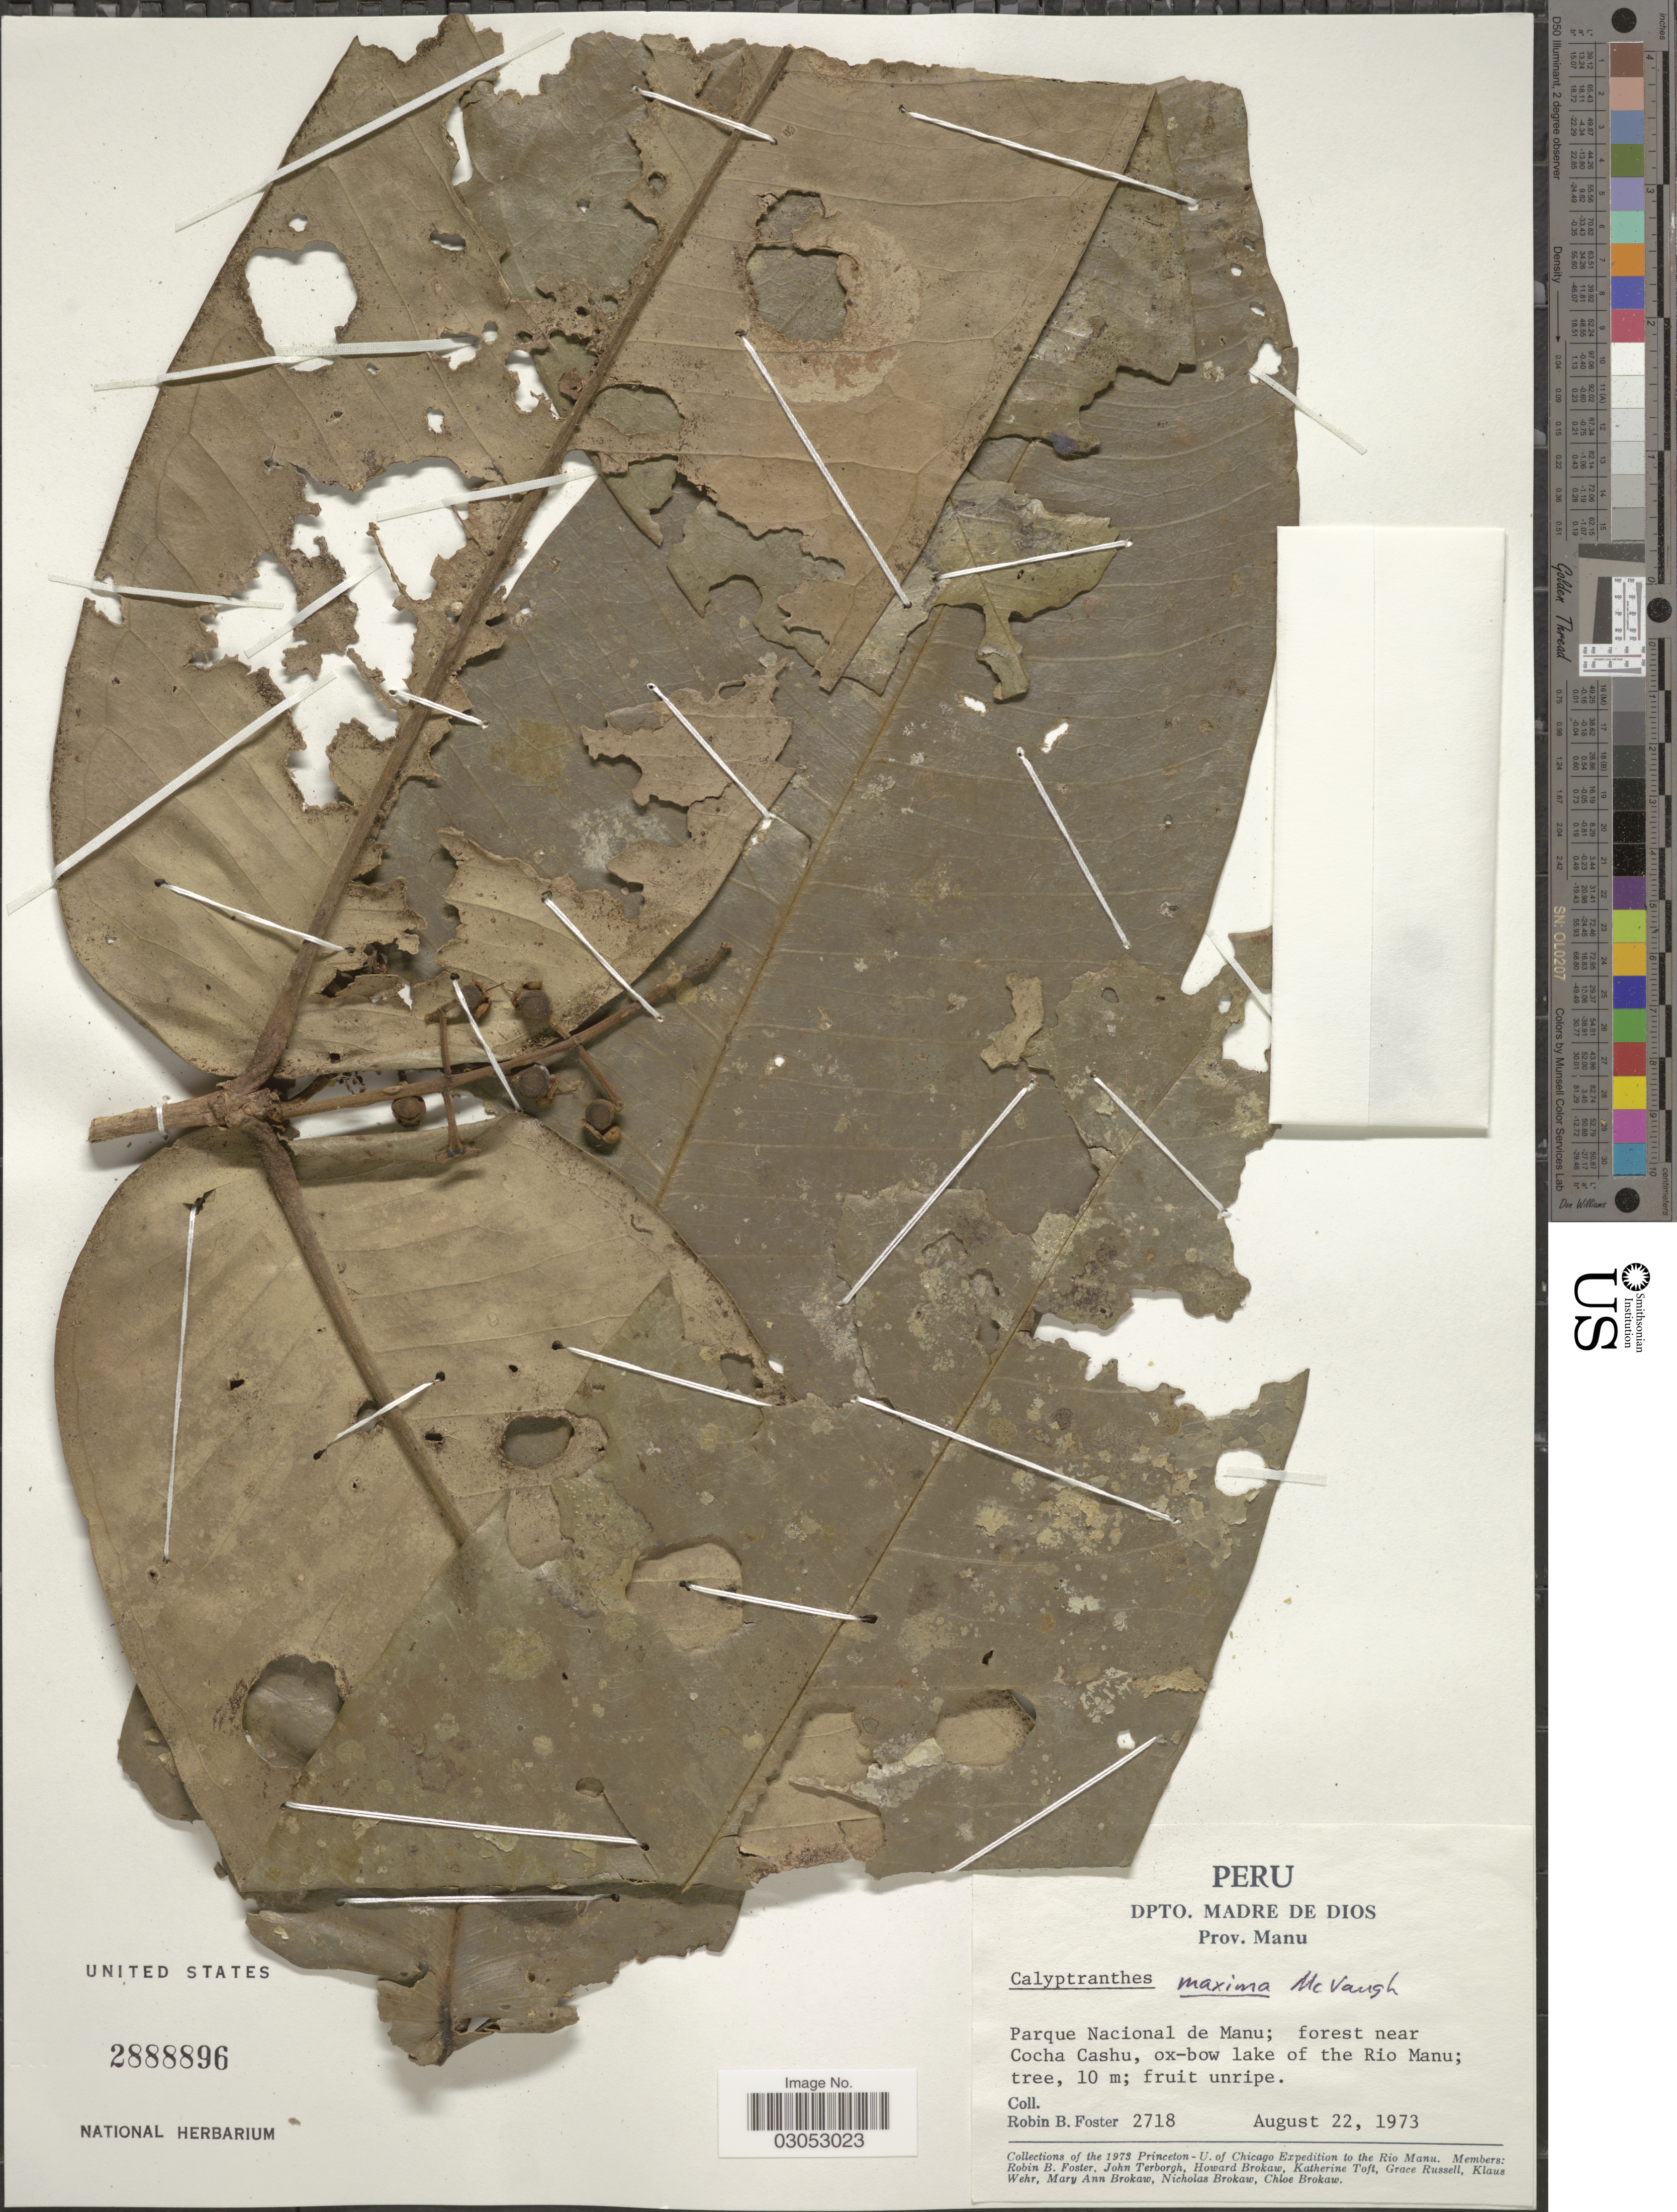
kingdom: Plantae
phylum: Tracheophyta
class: Magnoliopsida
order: Myrtales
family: Myrtaceae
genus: Myrcia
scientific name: Myrcia maxima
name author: (McVaugh) A.R. Lourenço & Parra-Os.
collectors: R. B. Foster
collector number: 2718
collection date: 1973-08-22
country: Peru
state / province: Madre de Dios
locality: Dpto. Madre de Dios, Prov. Manu, Parque Nacional de Manu; forest near Cocha Cashu, ox-bow lake of the Rio Manu.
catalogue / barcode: US 2888896